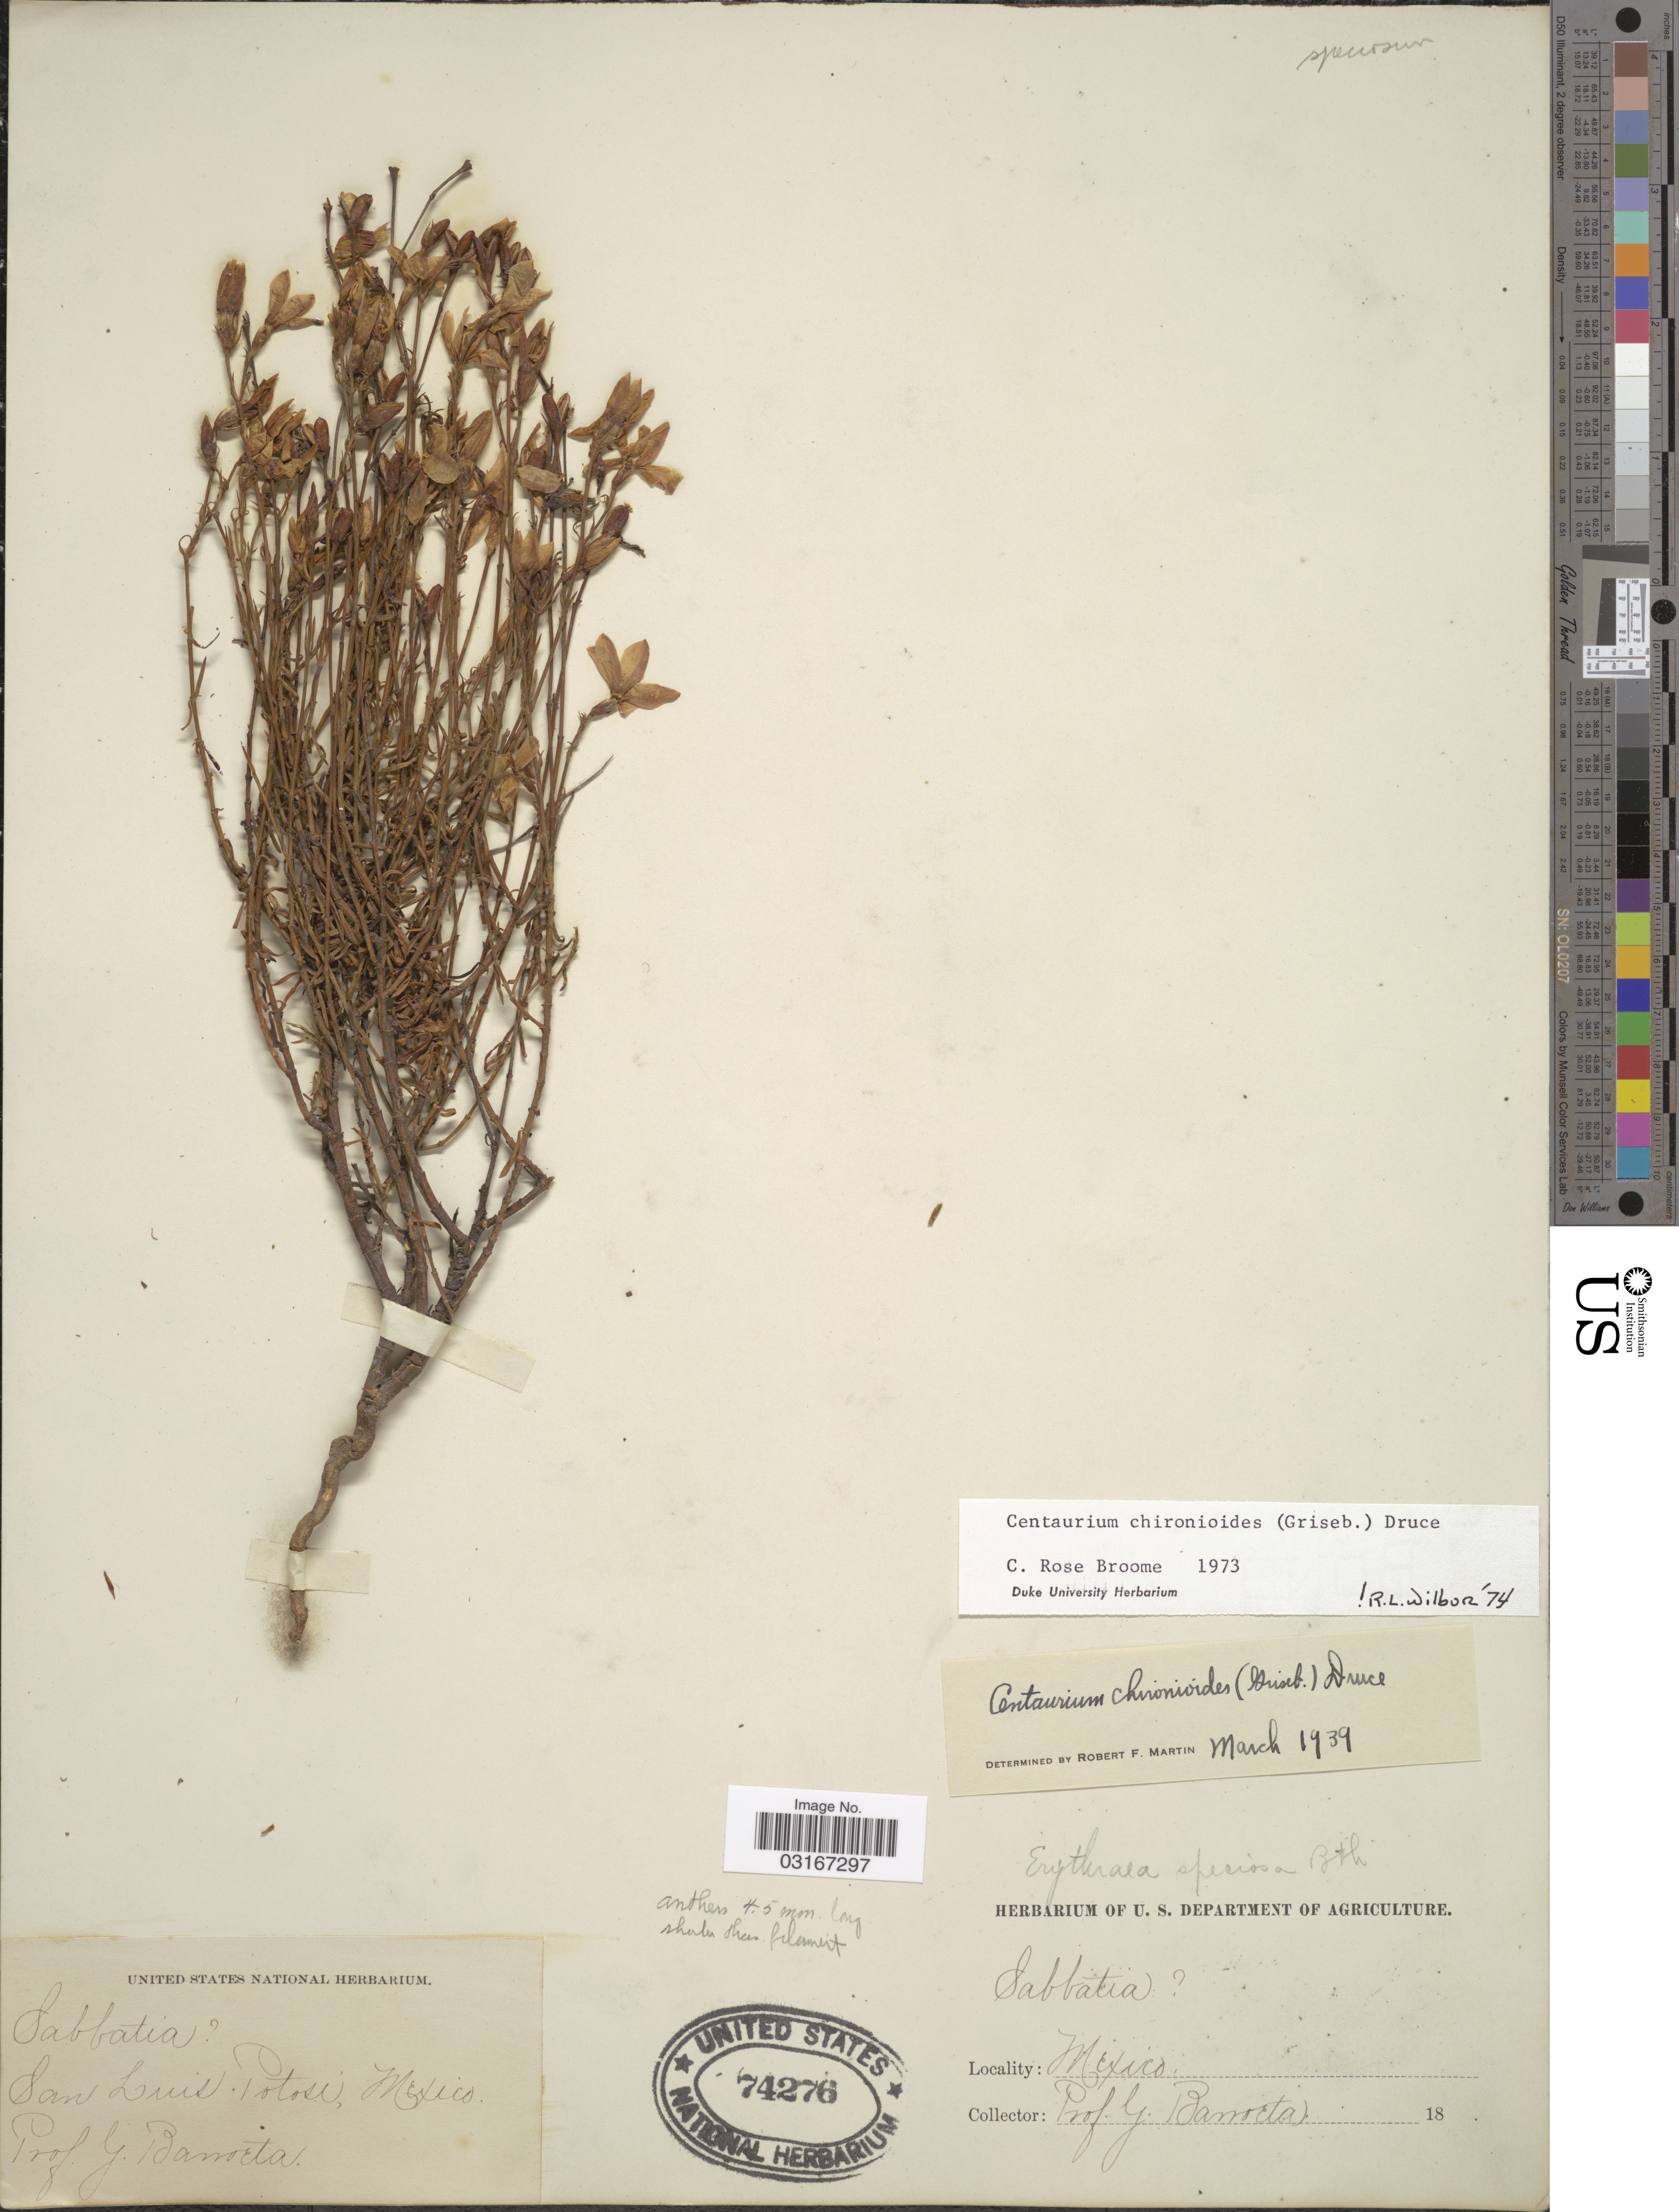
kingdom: Plantae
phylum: Tracheophyta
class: Magnoliopsida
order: Gentianales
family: Gentianaceae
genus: Centaurium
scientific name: Centaurium chironioides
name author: (Griseb.) Druce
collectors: G. Barroeta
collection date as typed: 18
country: Mexico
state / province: San Luis Potosí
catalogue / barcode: US 74276